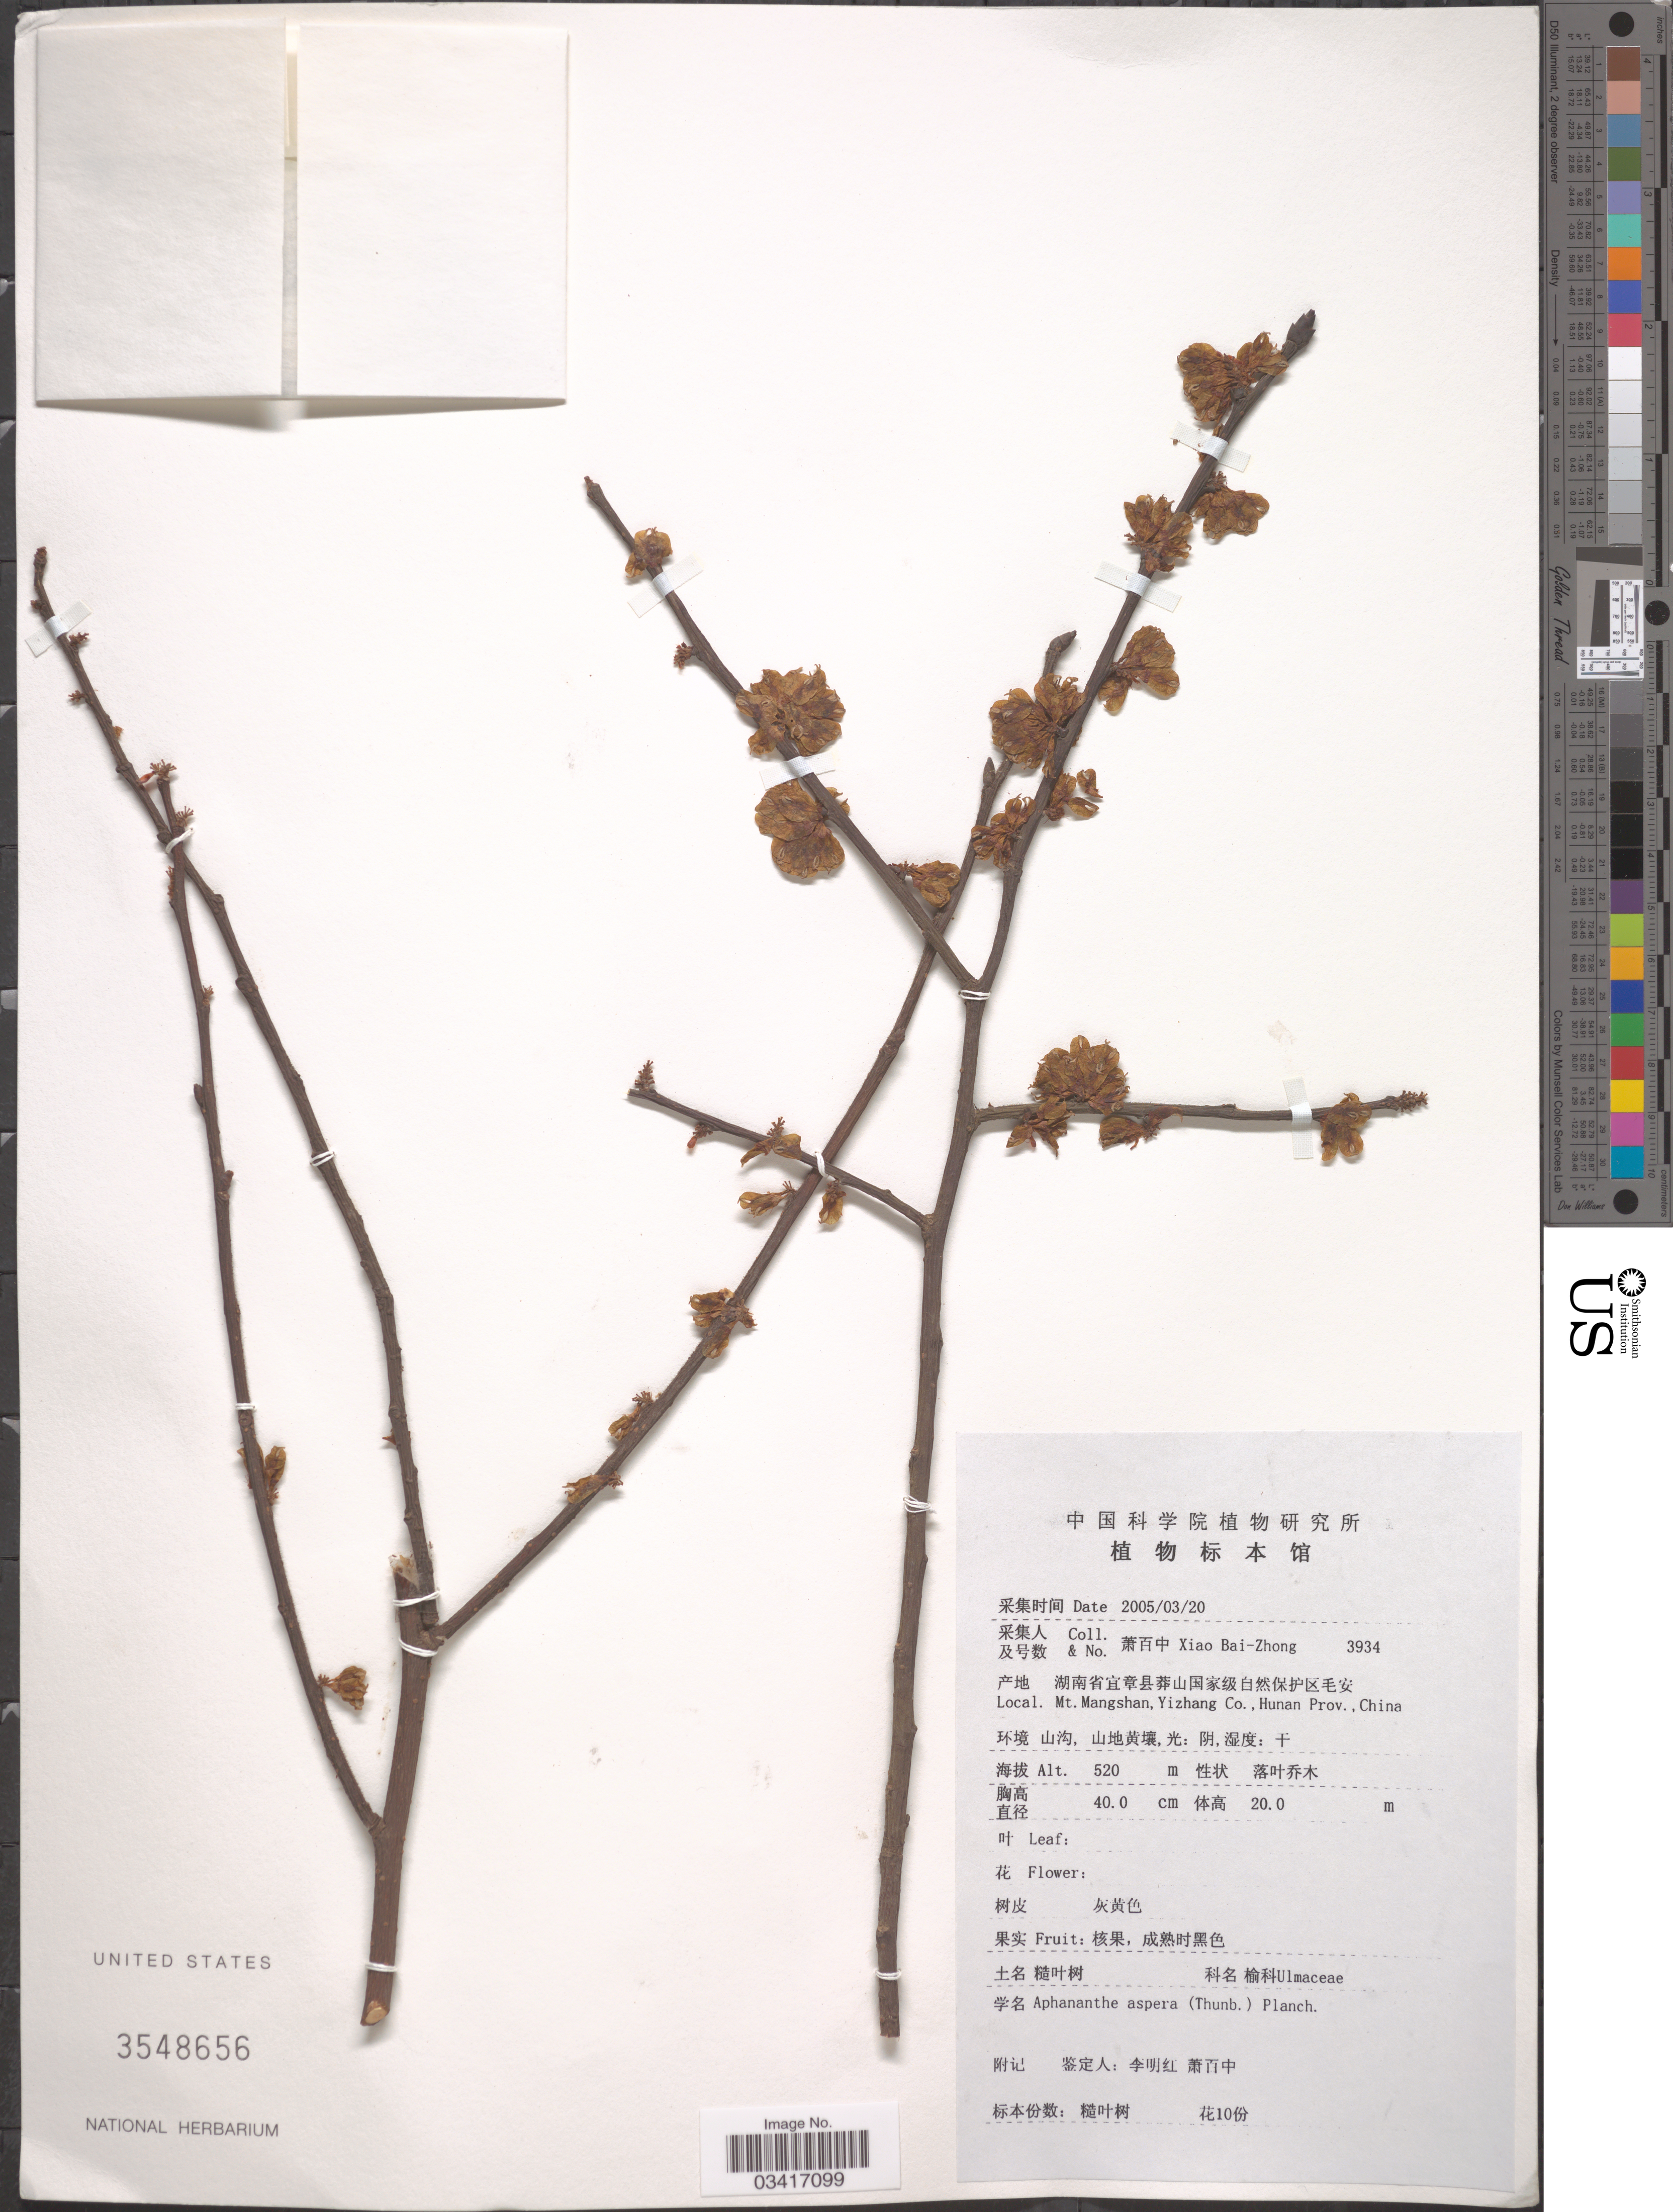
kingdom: Plantae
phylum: Tracheophyta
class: Magnoliopsida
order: Rosales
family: Cannabaceae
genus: Aphananthe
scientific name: Aphananthe aspera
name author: Planch.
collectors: B. Z. Xiao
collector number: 3934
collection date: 2005-03-20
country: China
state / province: Hunan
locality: Mt. Mangshan, Yizhang Co.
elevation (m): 520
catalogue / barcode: US 3548656